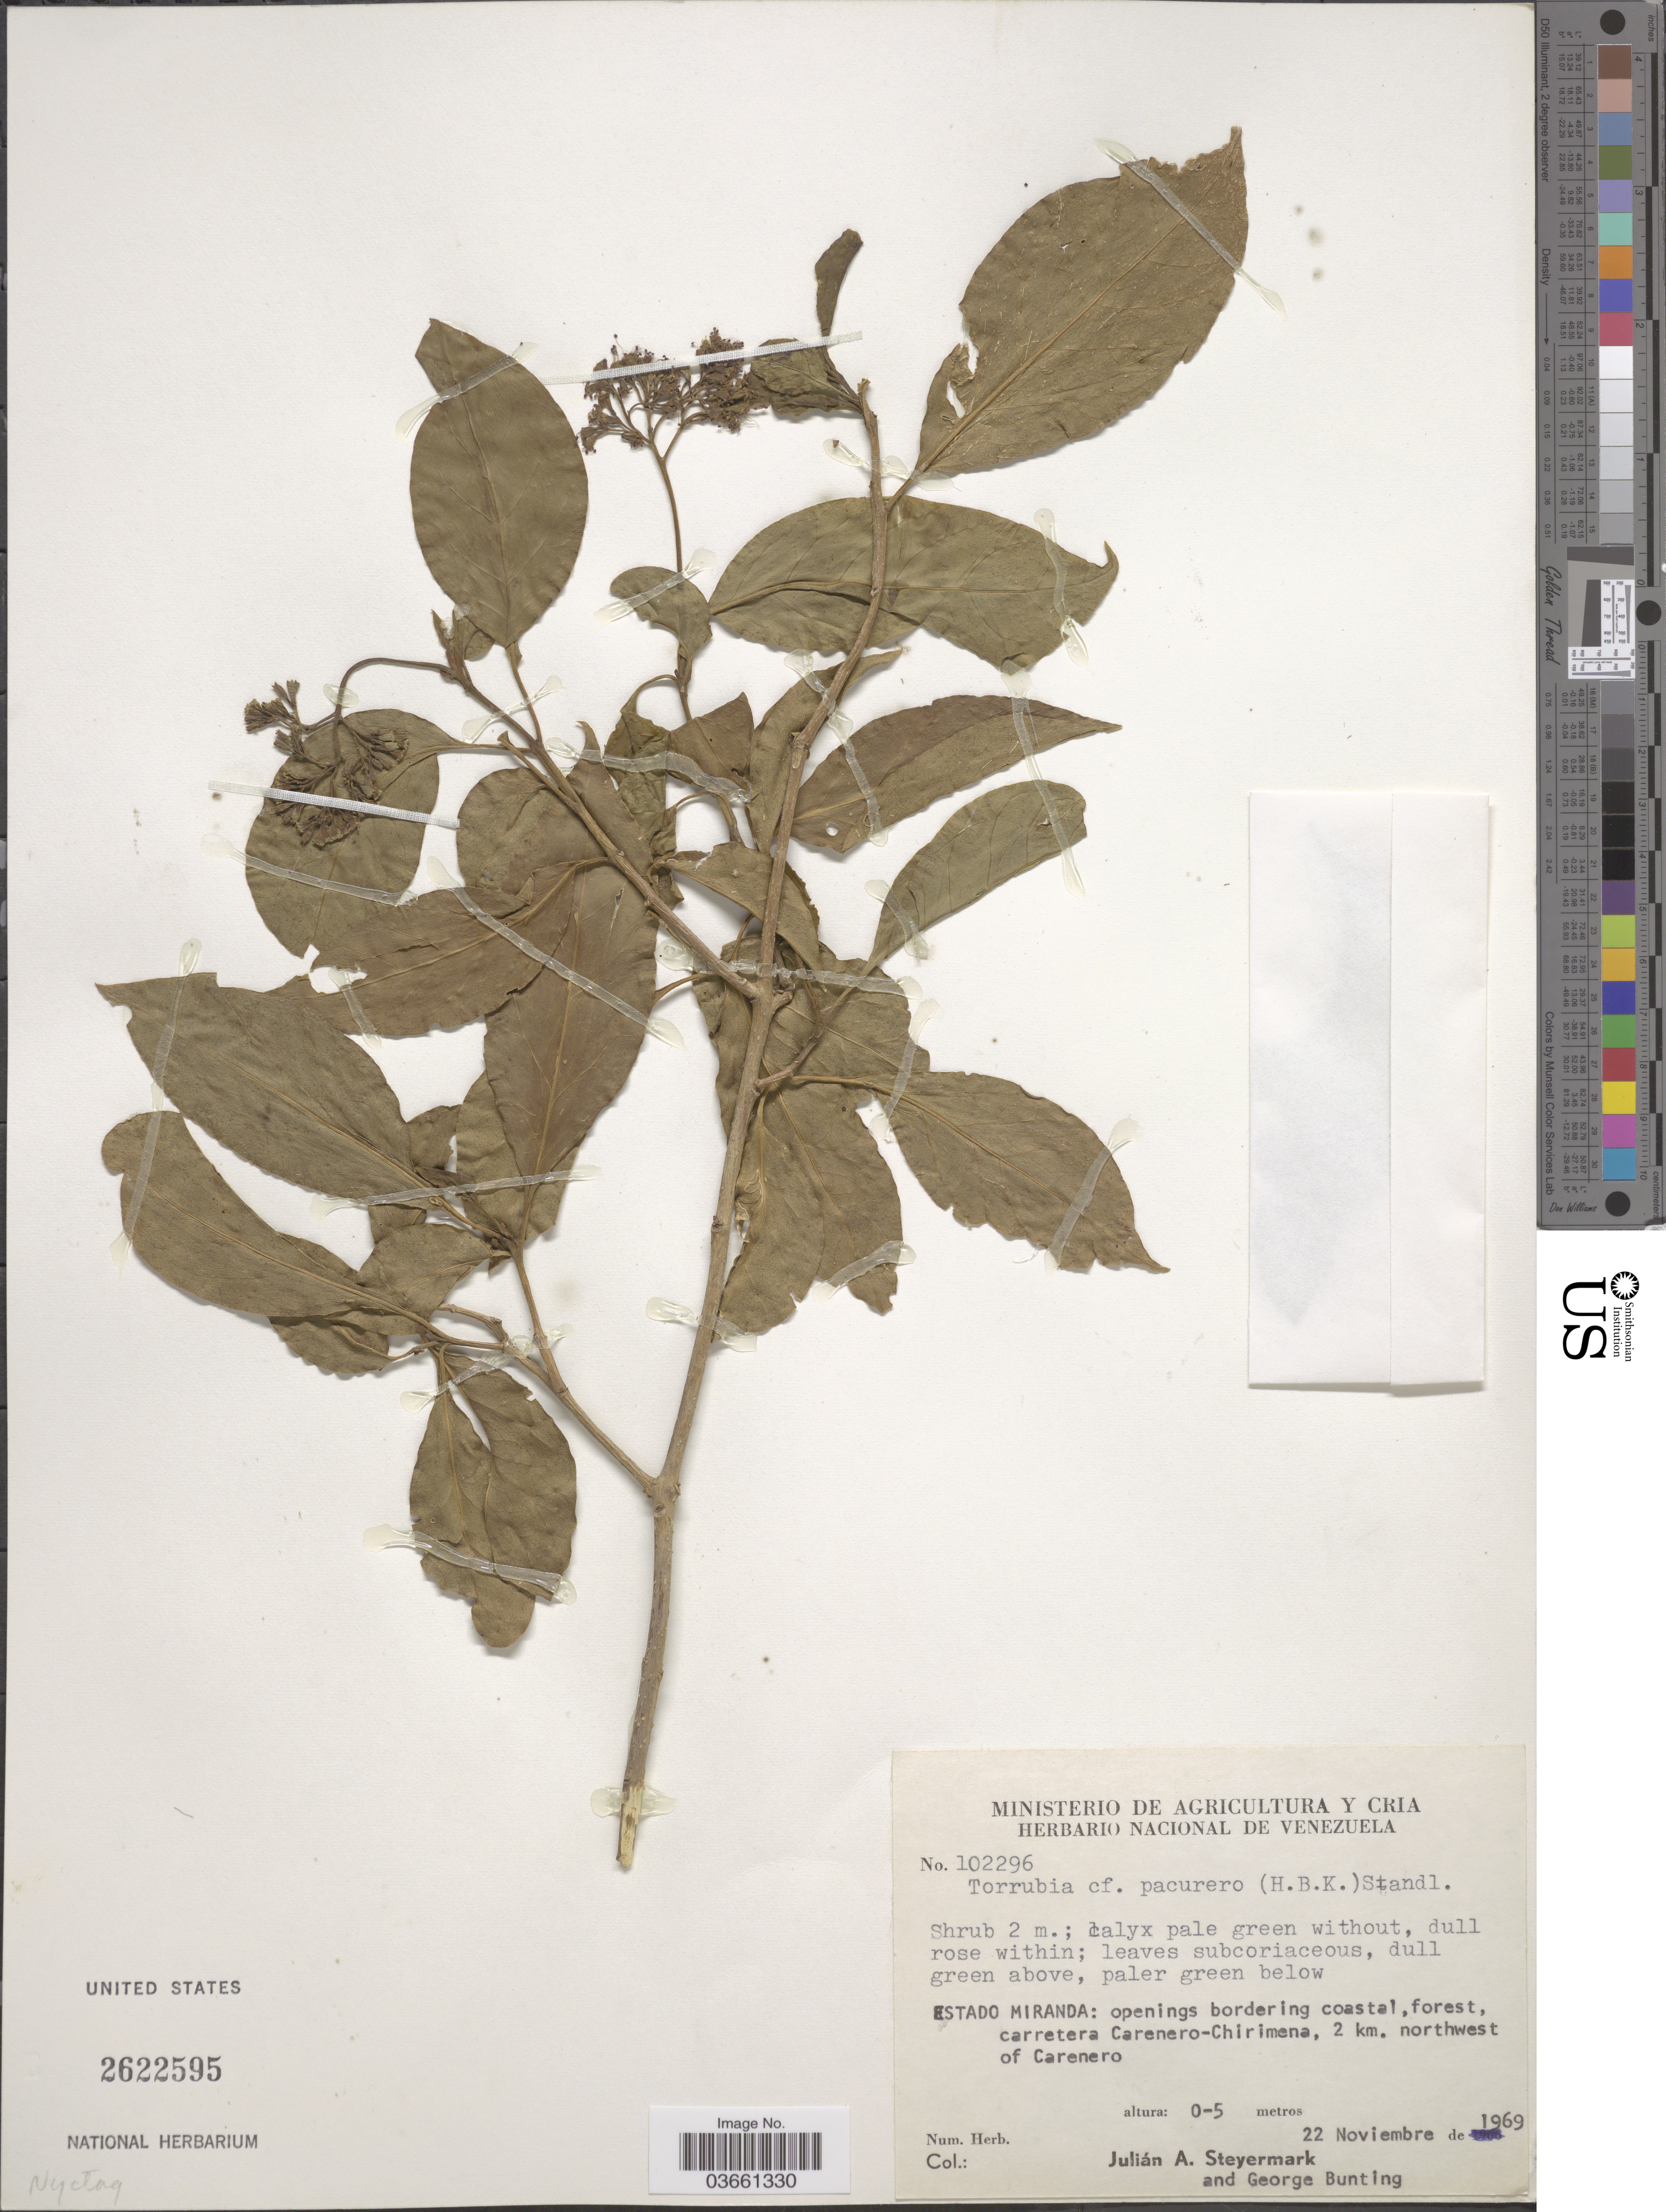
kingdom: Plantae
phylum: Tracheophyta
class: Magnoliopsida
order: Caryophyllales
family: Nyctaginaceae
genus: Guapira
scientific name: Guapira pacurero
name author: (Kunth) Little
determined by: Strong, Mark T., (BOT), Smithsonian Institution - National Museum of Natural History (UNITED STATES)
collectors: J. Steyermark & G. S. Bunting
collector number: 102296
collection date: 1969-11-22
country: Venezuela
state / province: Miranda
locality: Openings bordering coastal, forest, carretera Carenero-Chirimena, 2 km. northwest of Carenero.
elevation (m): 0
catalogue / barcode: US 2622595